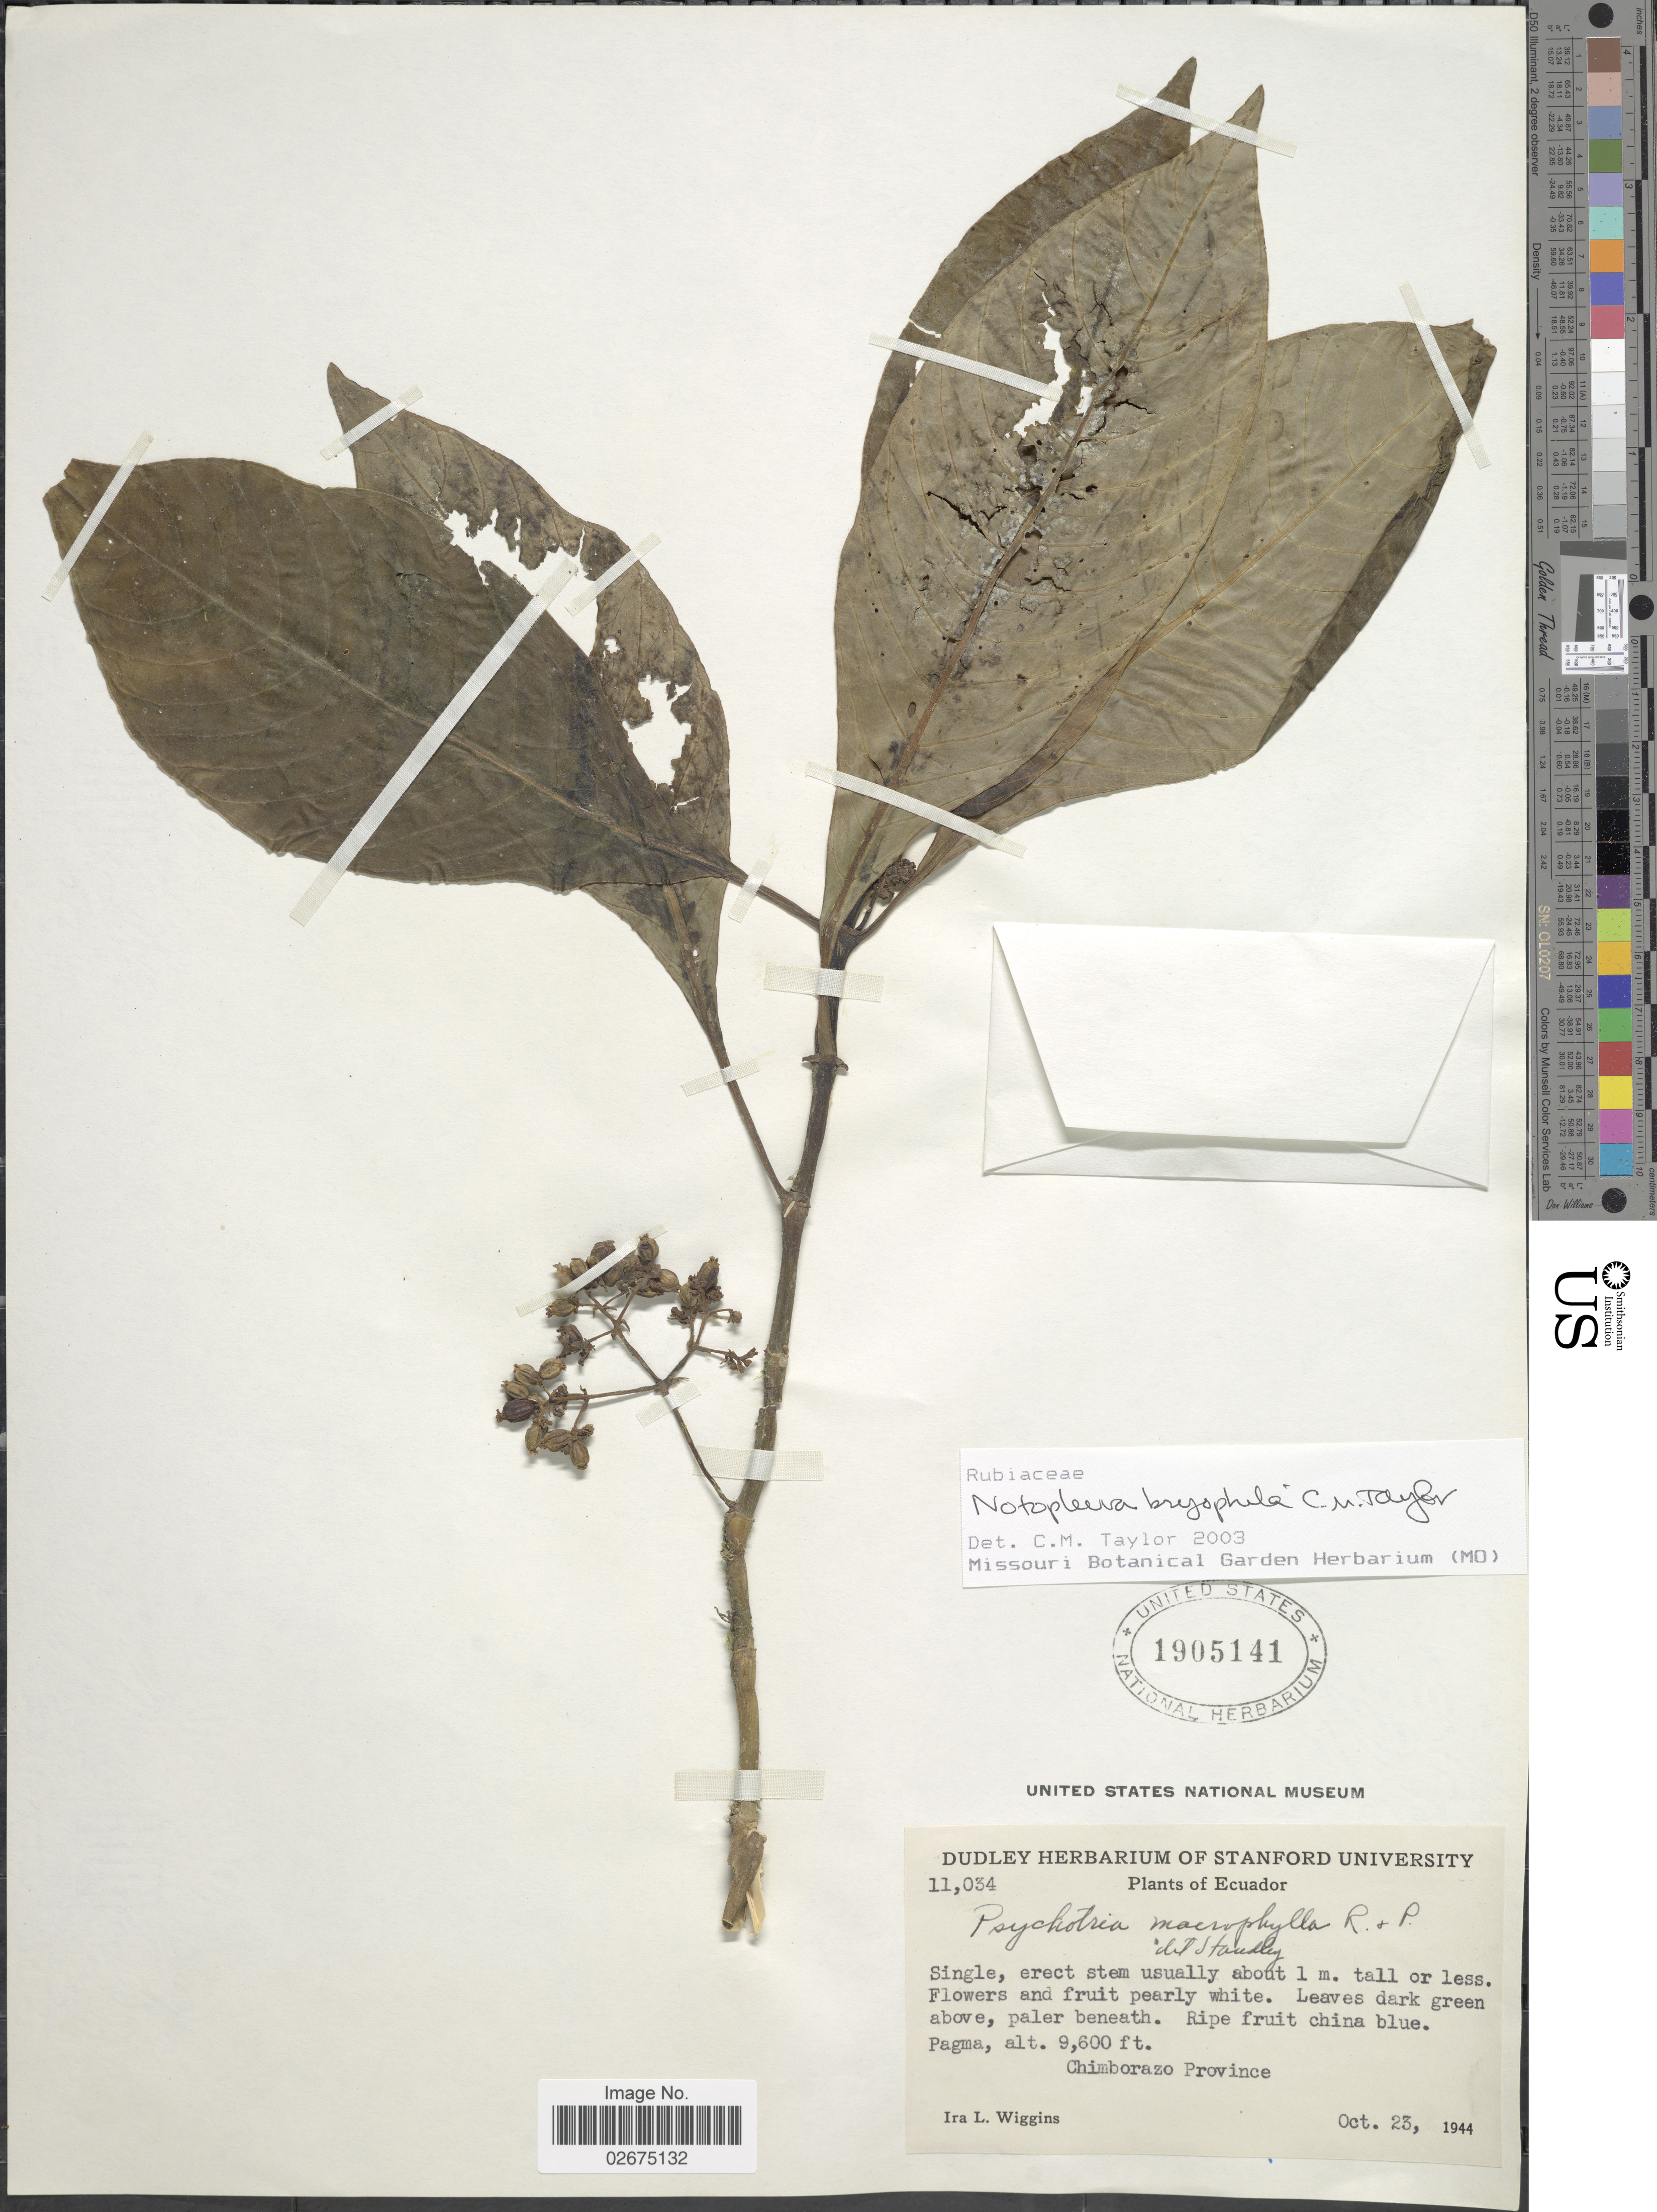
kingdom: Plantae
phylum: Tracheophyta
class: Magnoliopsida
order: Gentianales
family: Rubiaceae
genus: Notopleura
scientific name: Notopleura bryophila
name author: C.M. Taylor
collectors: I. L. Wiggins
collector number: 11034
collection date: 1944-10-23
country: Ecuador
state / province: Chimborazo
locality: Pagma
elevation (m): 2926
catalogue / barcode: US 1905141